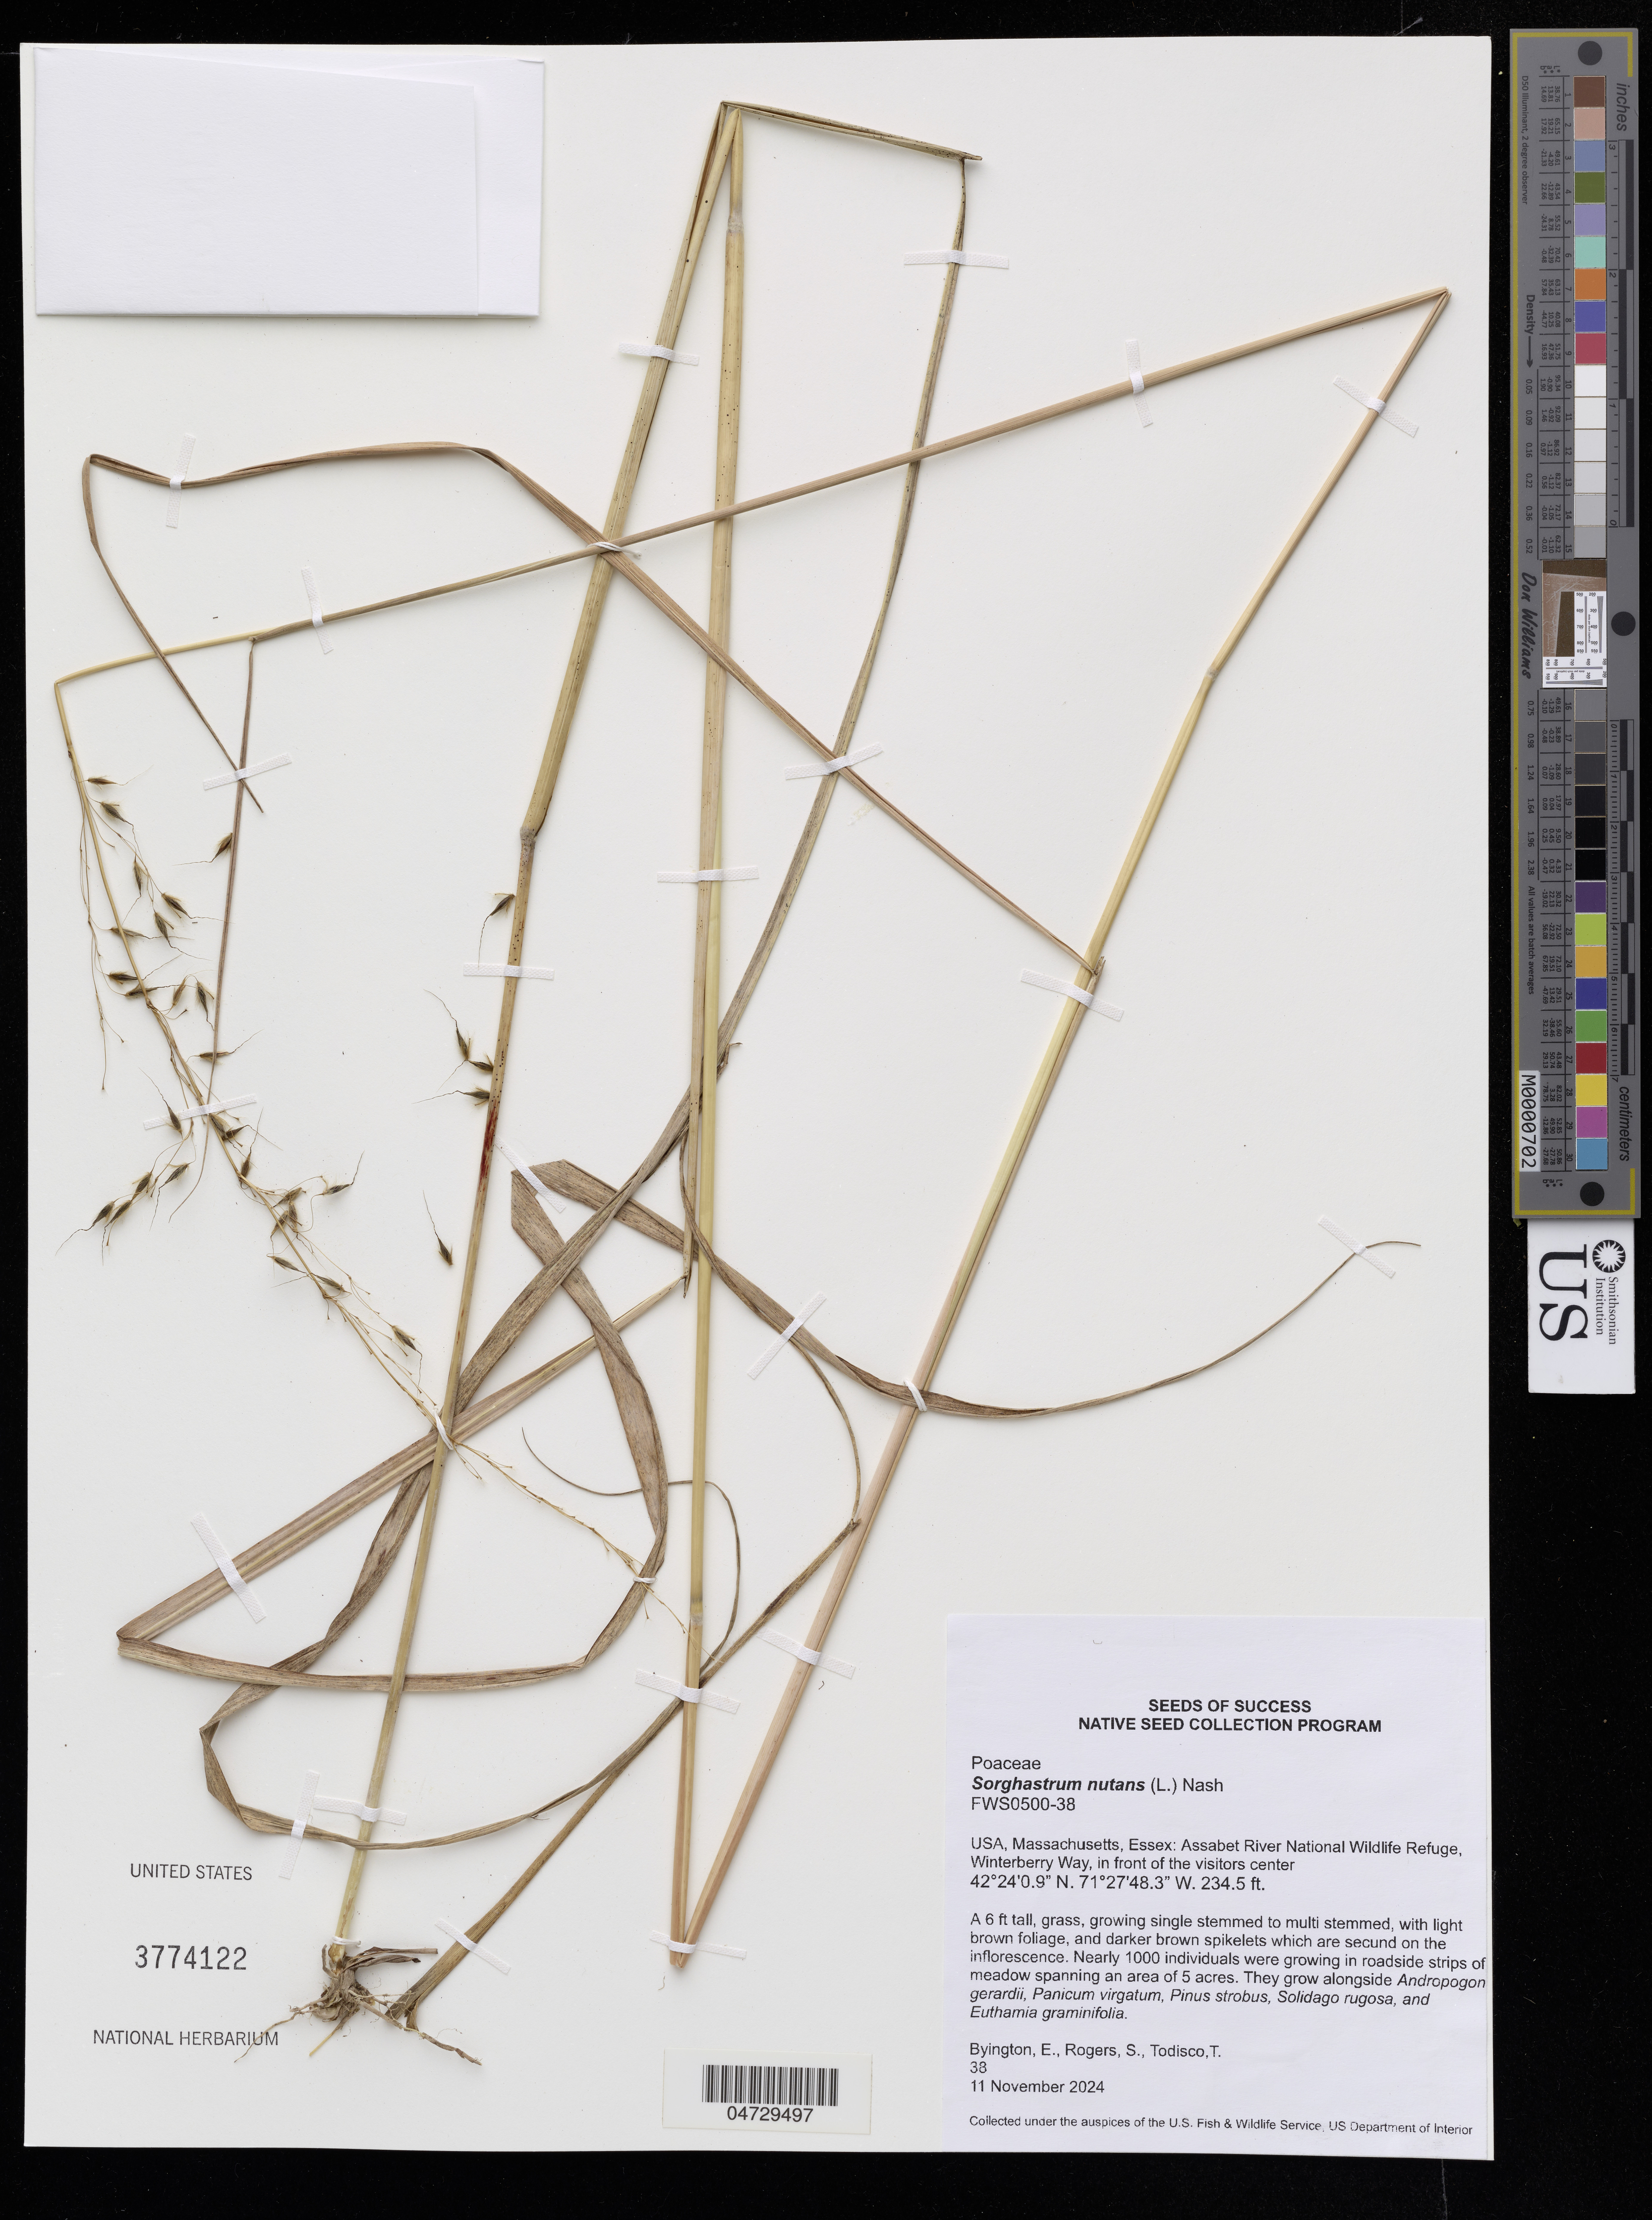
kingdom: Plantae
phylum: Tracheophyta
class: Liliopsida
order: Poales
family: Poaceae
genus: Sorghastrum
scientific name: Sorghastrum nutans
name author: (L.) Nash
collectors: E. Byington, S. Rogers & T. Todisco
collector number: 38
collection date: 2024-11-11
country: United States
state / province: Massachusetts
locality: Essex: Assabet River National Wildlife Refuge, Winterberry Way, in front of the visitors center.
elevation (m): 71.5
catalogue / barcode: US 3774122